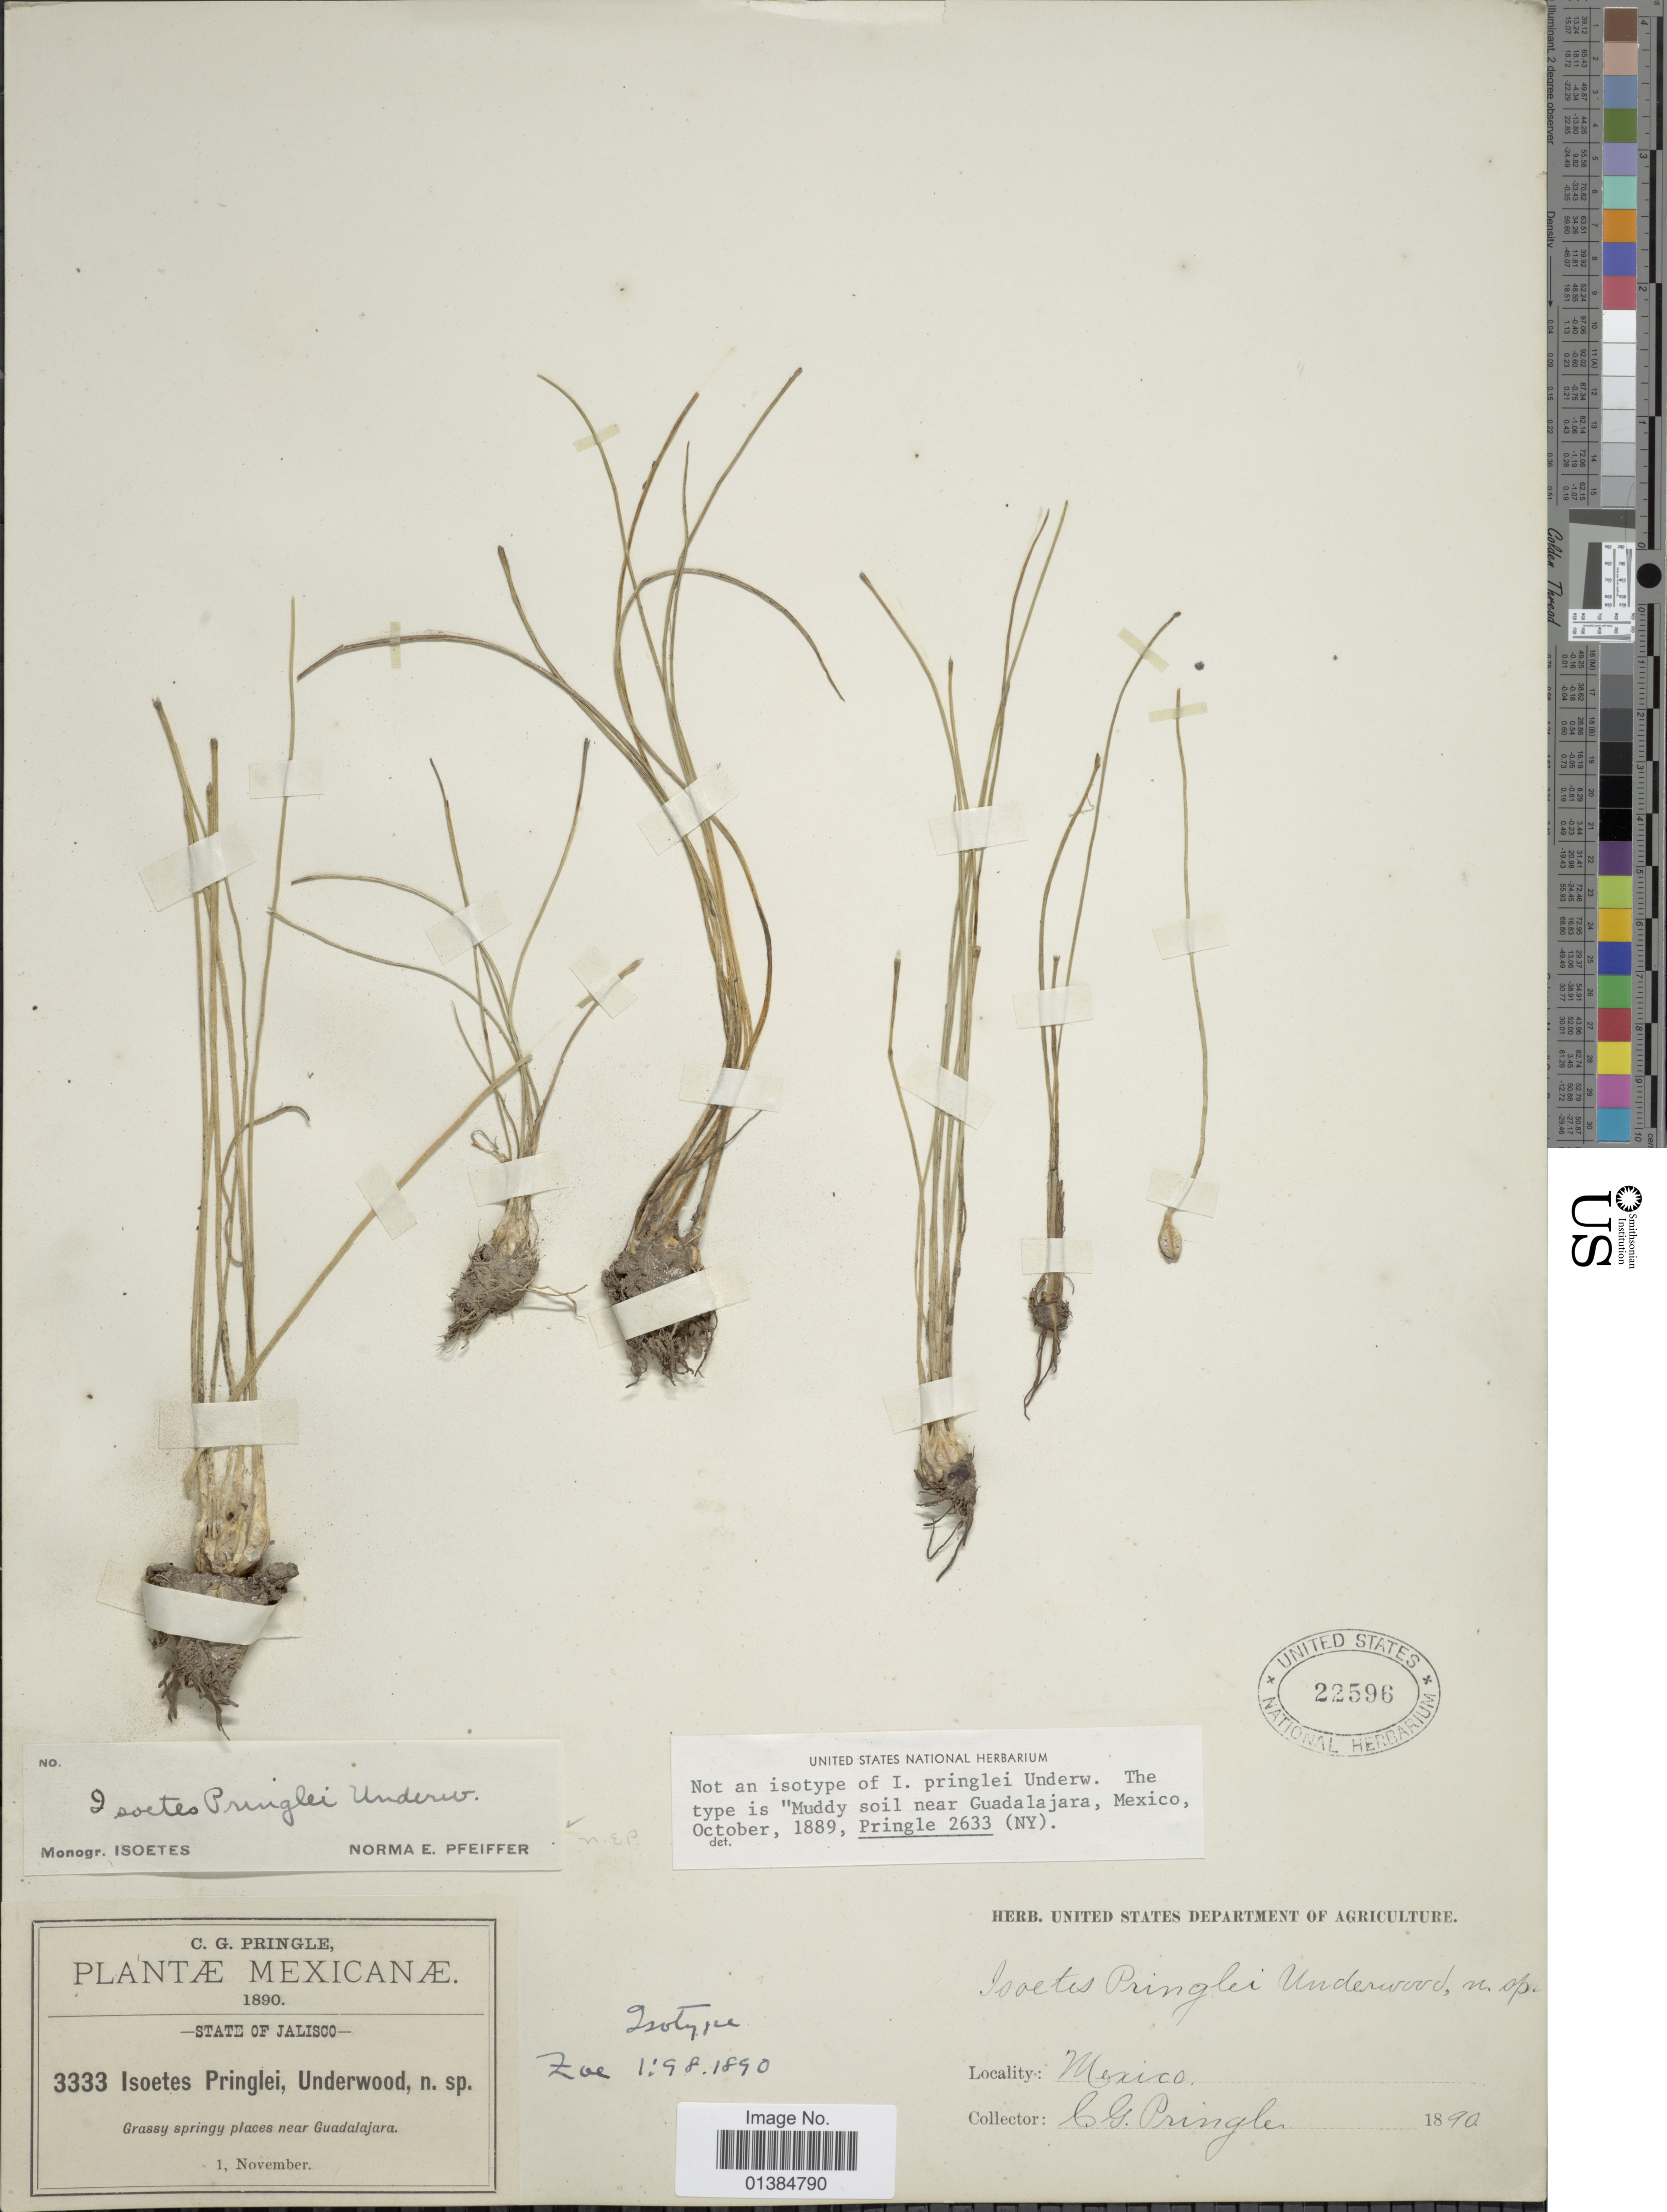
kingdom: Plantae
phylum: Tracheophyta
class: Lycopodiopsida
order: Isoetales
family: Isoetaceae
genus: Isoetes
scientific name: Isoetes pringlei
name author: Underw.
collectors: C. G. Pringle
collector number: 3333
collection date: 1890-11-01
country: Mexico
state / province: Jalisco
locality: Grassy springy places near Guadalajara.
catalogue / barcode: US 22596